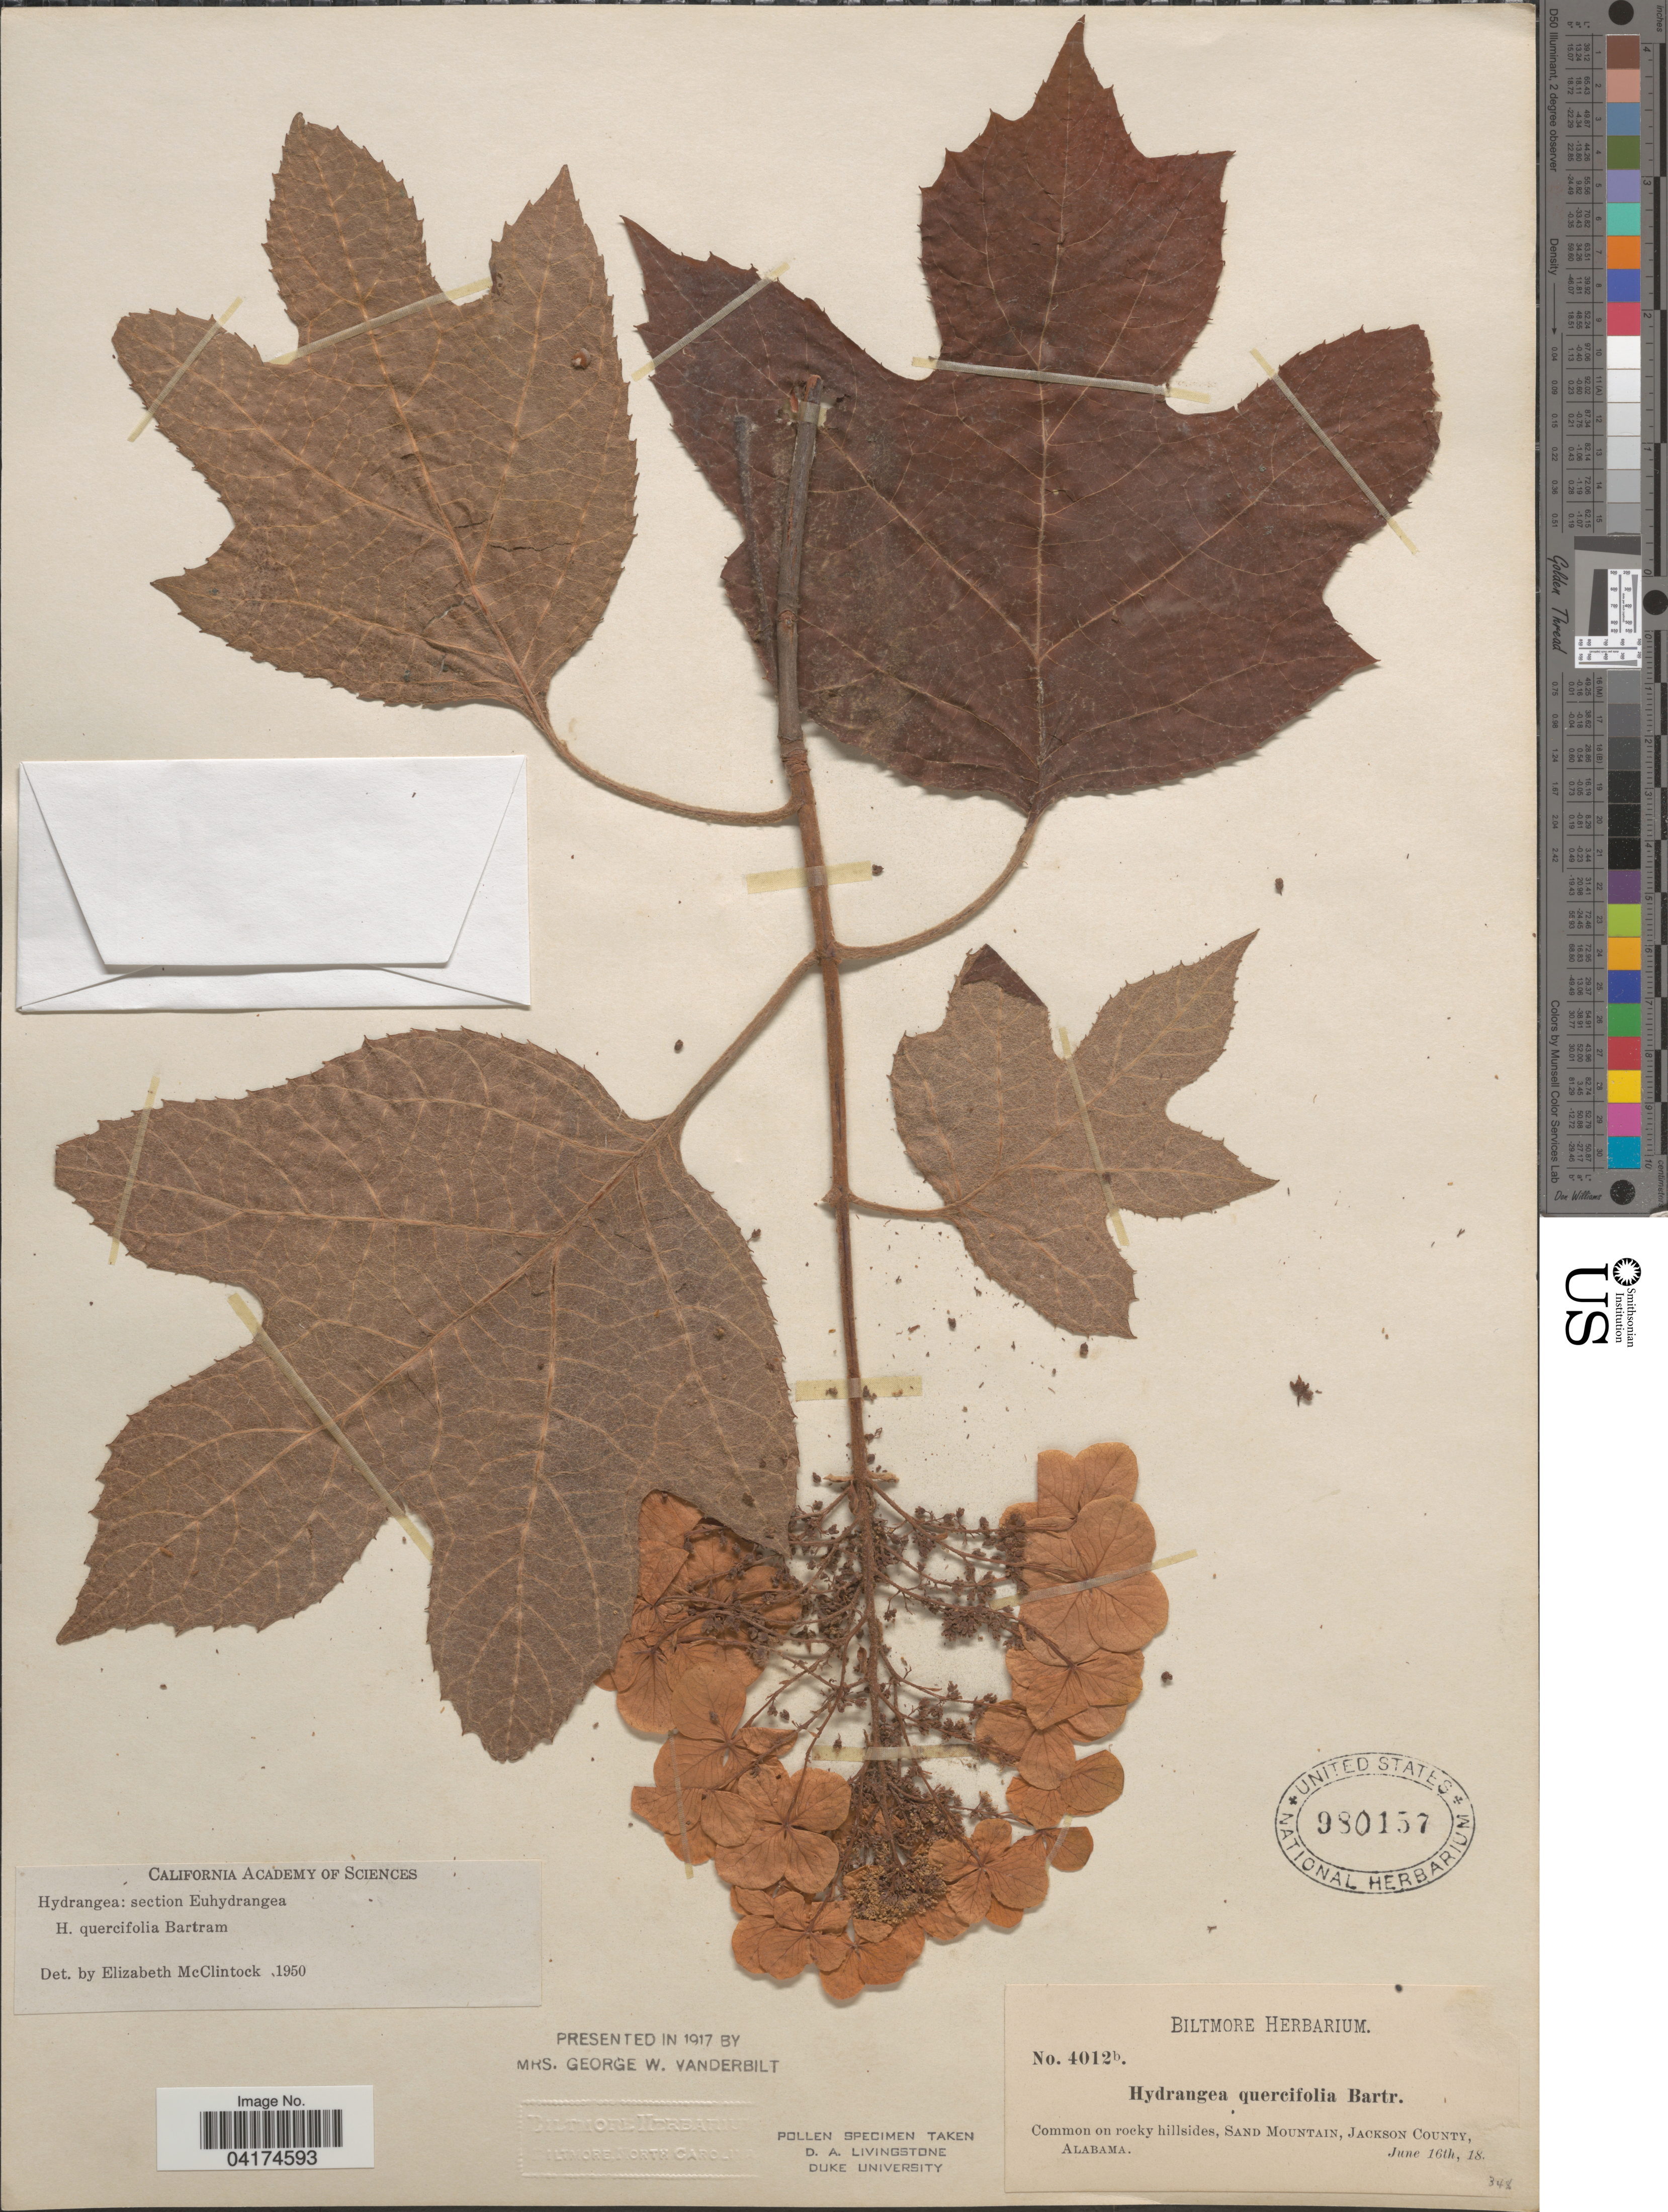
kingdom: Plantae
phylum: Tracheophyta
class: Magnoliopsida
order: Cornales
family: Hydrangeaceae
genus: Hydrangea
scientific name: Hydrangea quercifolia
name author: W. Bartram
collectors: ex herb. Biltmore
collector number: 4012b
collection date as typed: Transcribed d/m/y: 16/6/18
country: United States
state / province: Alabama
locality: Sand Mountain, Jackson County.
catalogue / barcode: US 980157